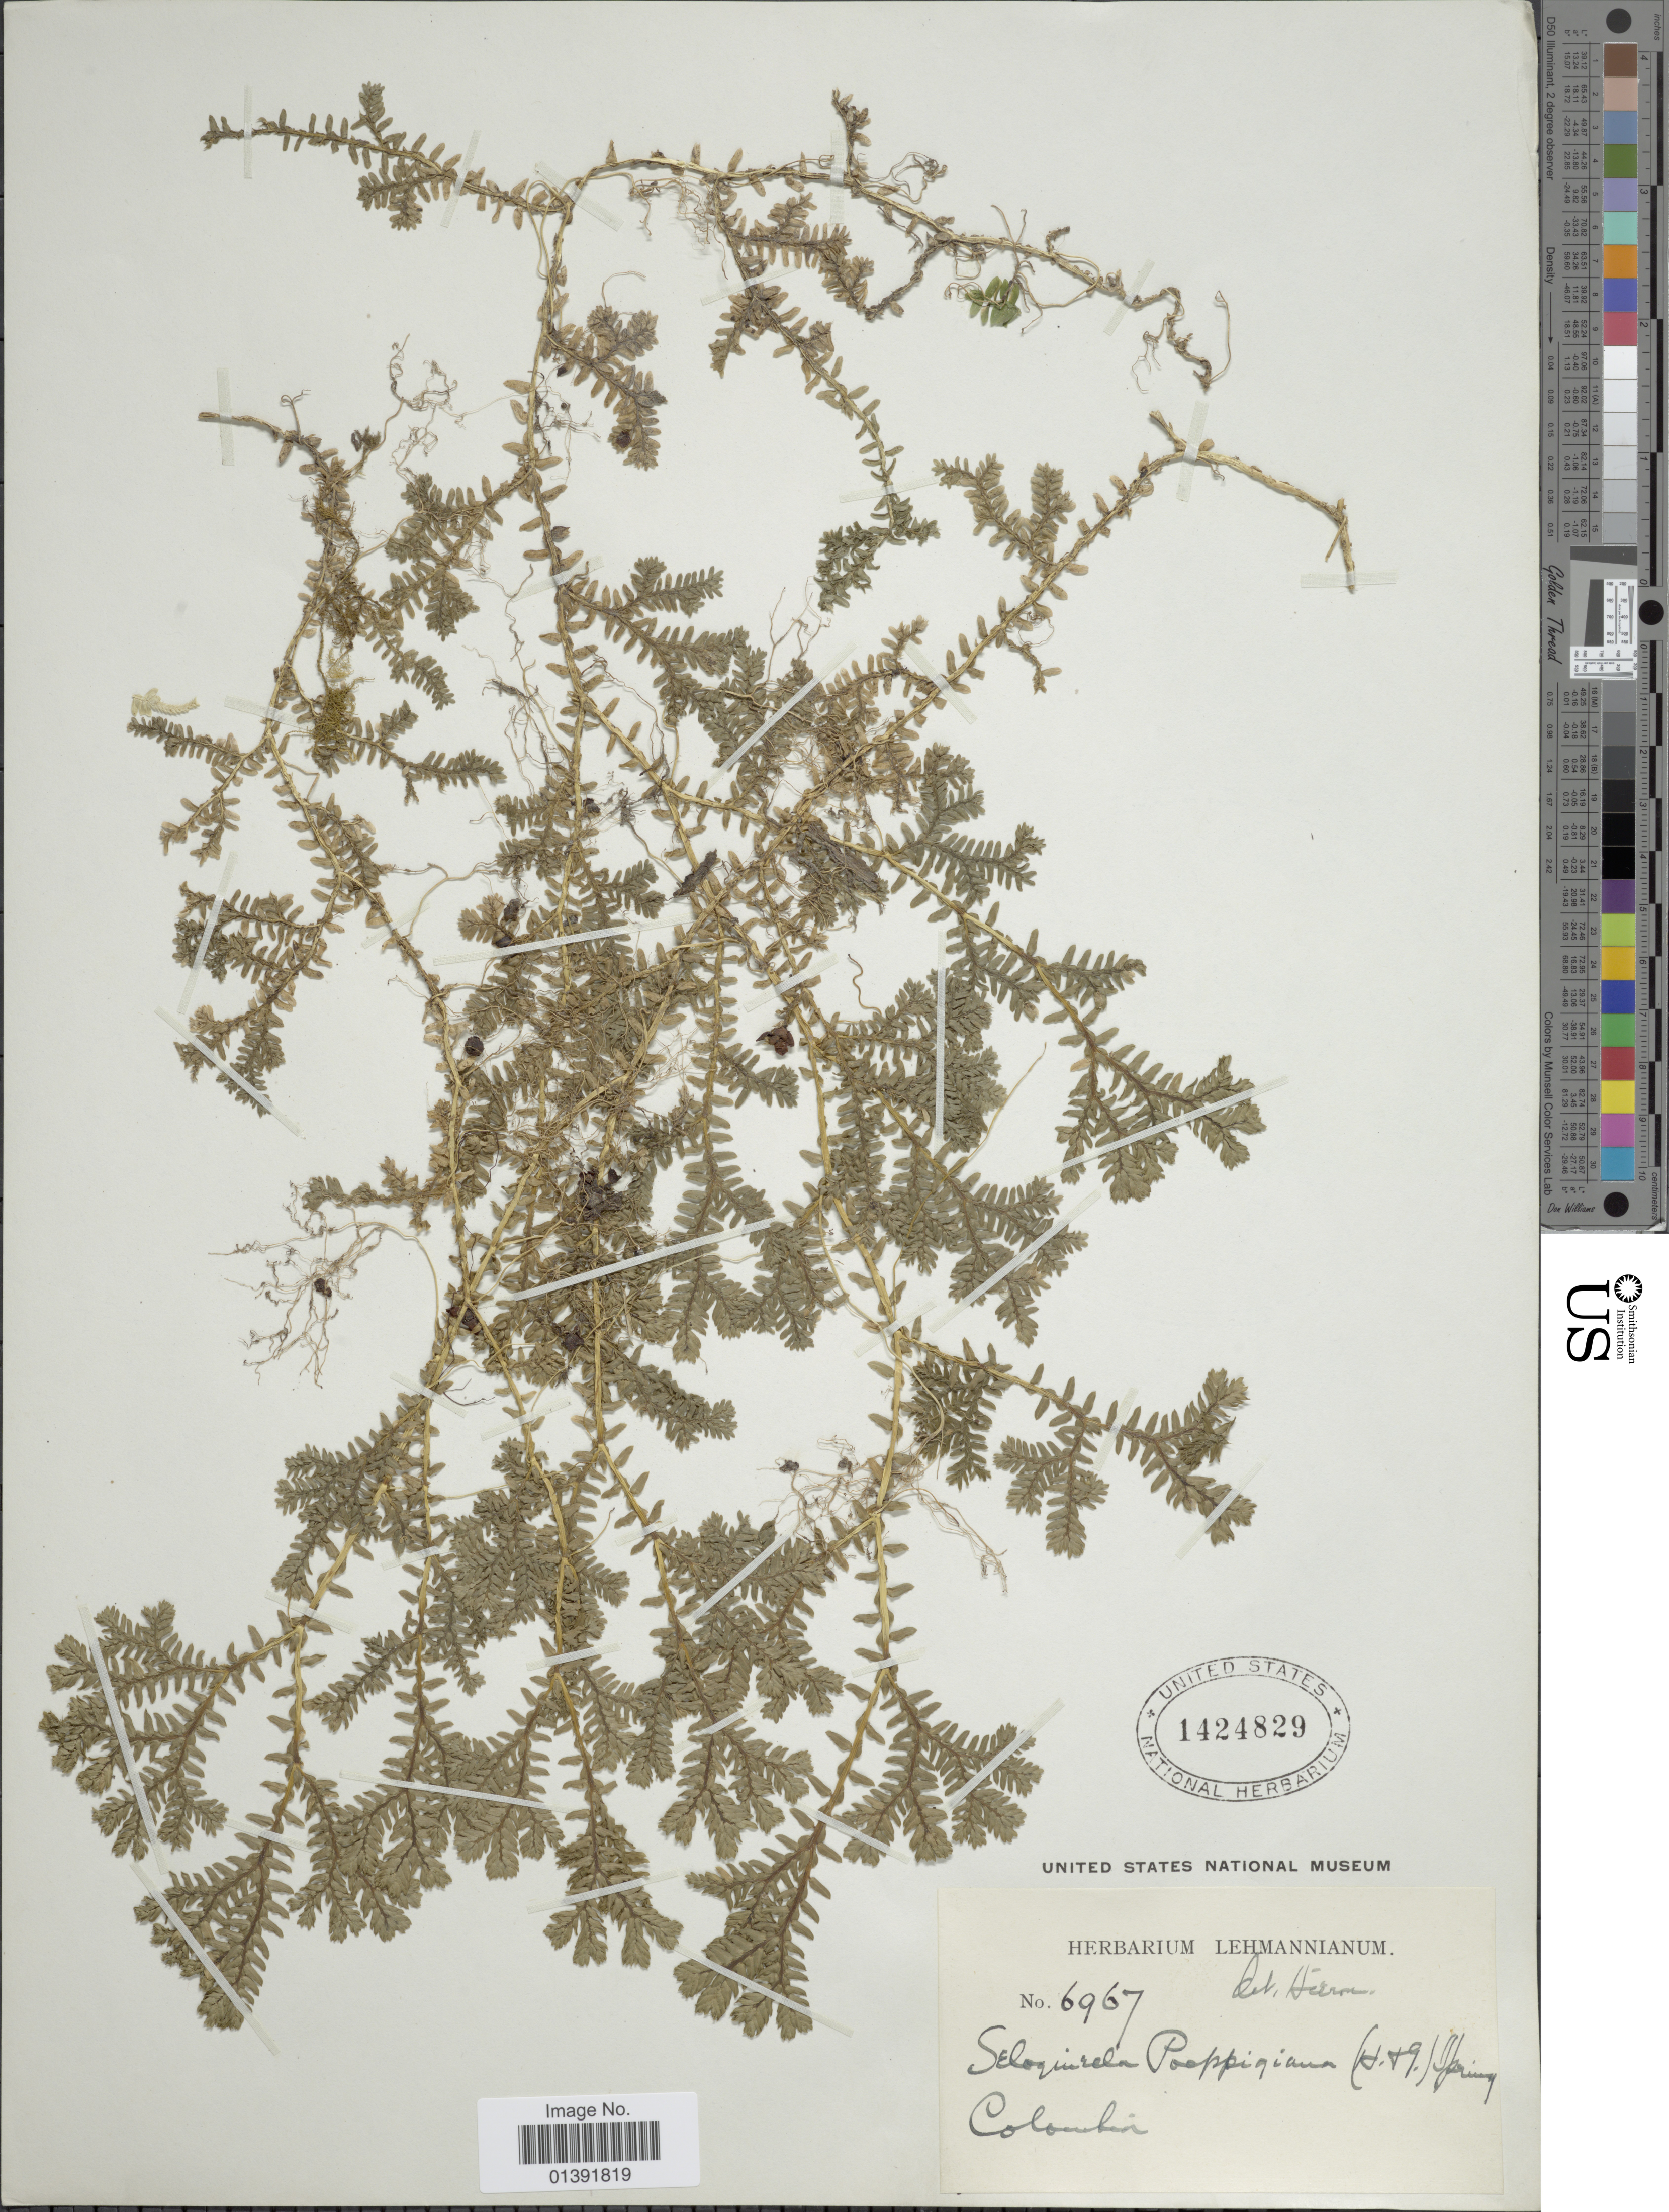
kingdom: Plantae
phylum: Tracheophyta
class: Lycopodiopsida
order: Selaginellales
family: Selaginellaceae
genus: Selaginella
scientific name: Selaginella silvestris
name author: Aspl.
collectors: ex herb. Lehmannianum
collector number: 6967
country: Colombia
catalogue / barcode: US 1424829